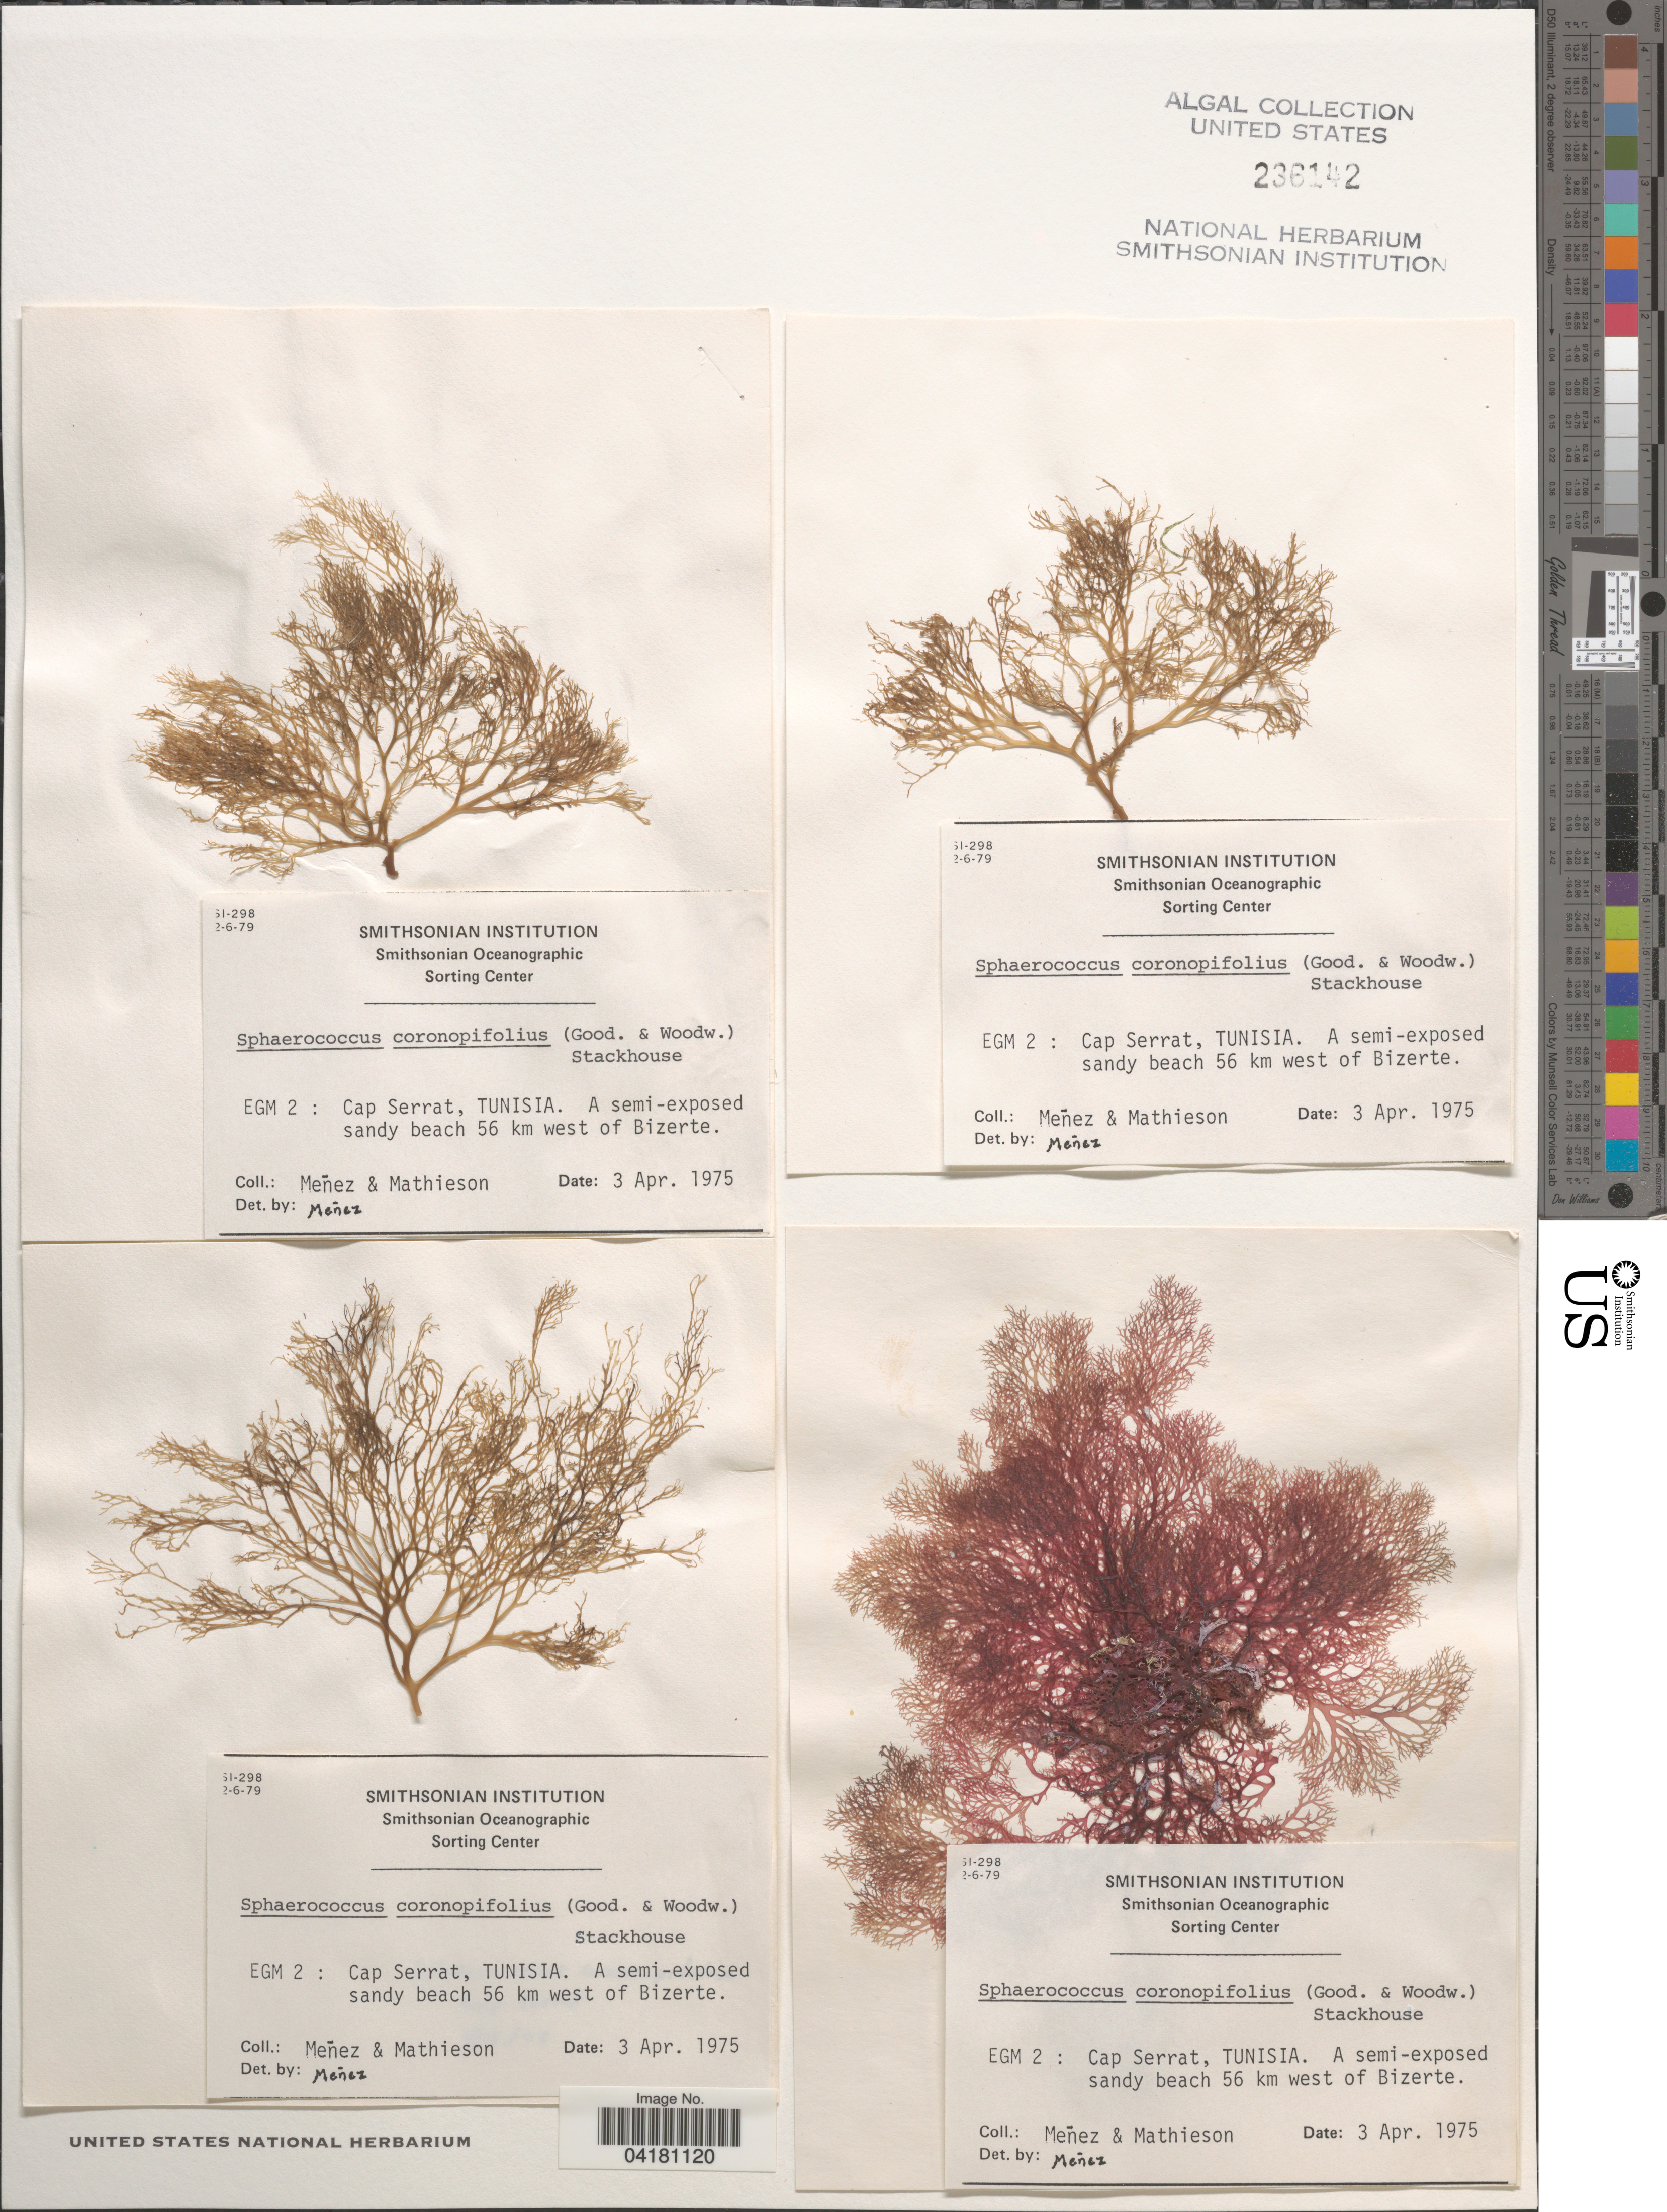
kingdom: Plantae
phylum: Rhodophyta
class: Florideophyceae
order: Gigartinales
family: Sphaerococcaceae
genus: Sphaerococcus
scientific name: Sphaerococcus coronopifolius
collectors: Menez & Mathieson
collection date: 1975-04-03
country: Tunisia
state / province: Bizerte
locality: EGM 2: Cap Serrat. A semi-exposed sandy beach 56 km west of Bizerte.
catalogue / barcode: US 236142